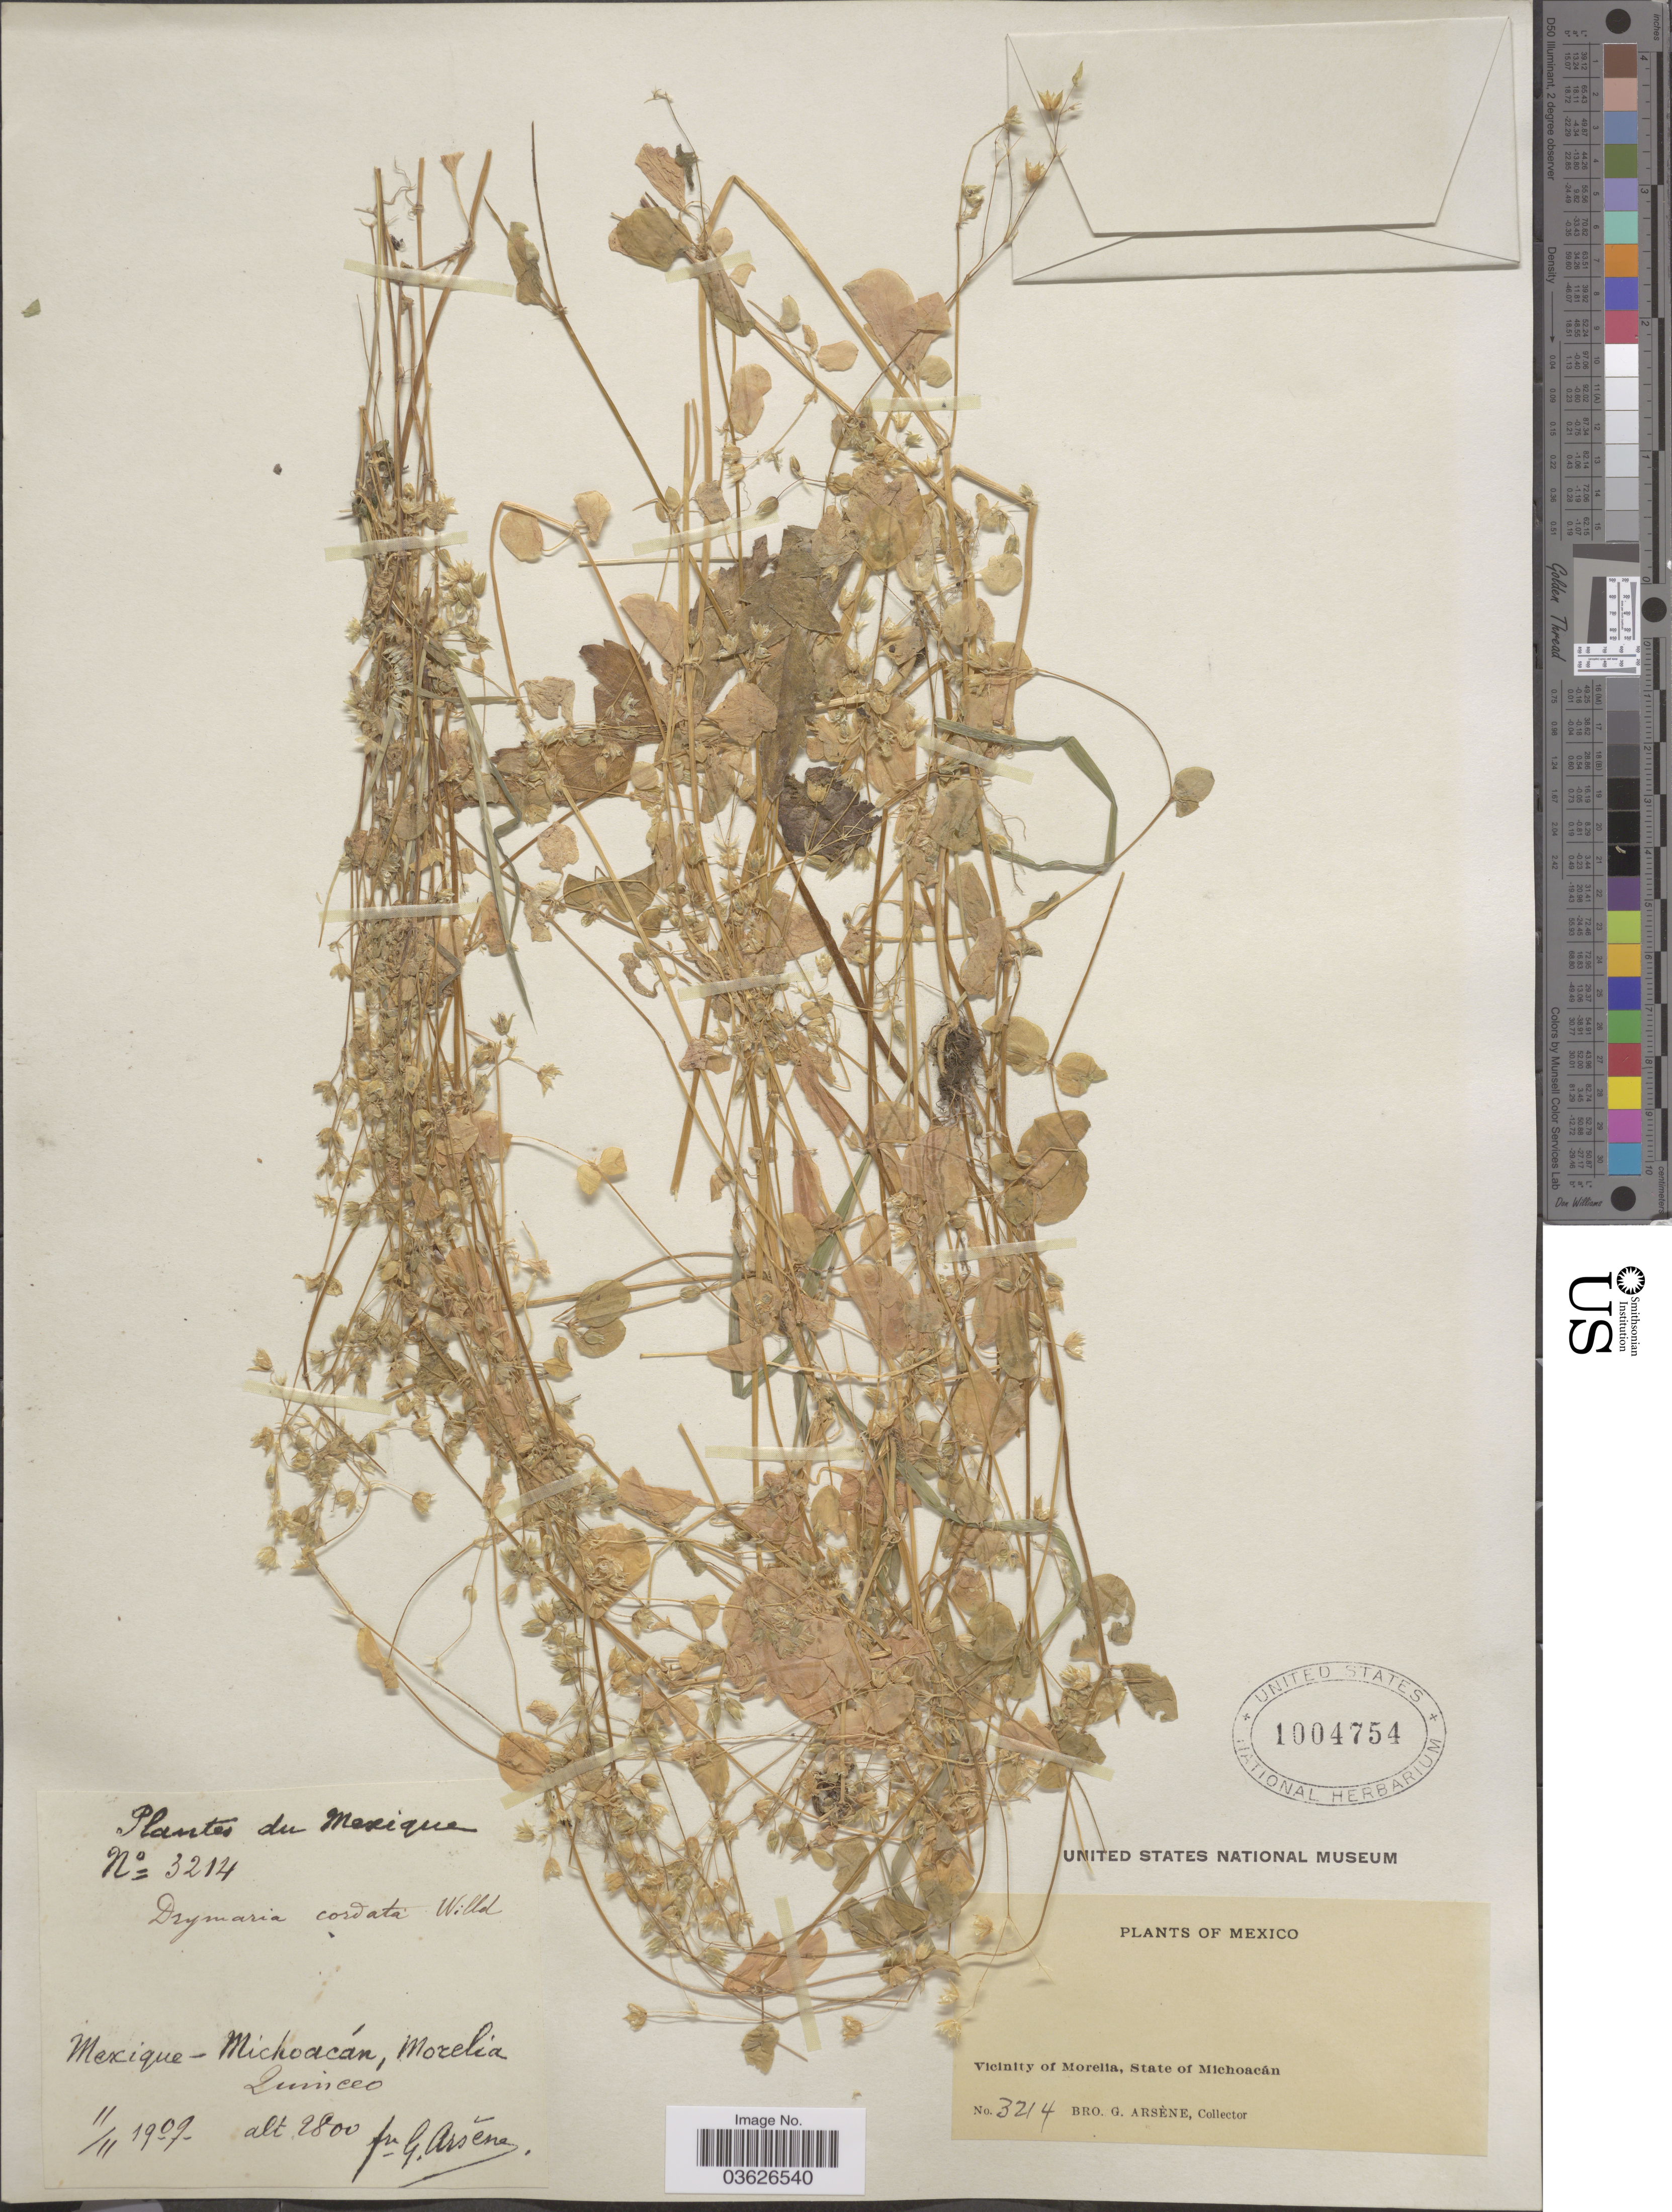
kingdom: Plantae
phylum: Tracheophyta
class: Magnoliopsida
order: Caryophyllales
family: Caryophyllaceae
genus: Drymaria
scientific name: Drymaria cordata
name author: (L.) Willd. ex Schult.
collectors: Bro. G. Arsène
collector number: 3214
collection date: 1909-11-11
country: Mexico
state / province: Michoacán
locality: Vicinity of Morelia. Quinceo.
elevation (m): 2800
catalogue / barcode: US 1004754